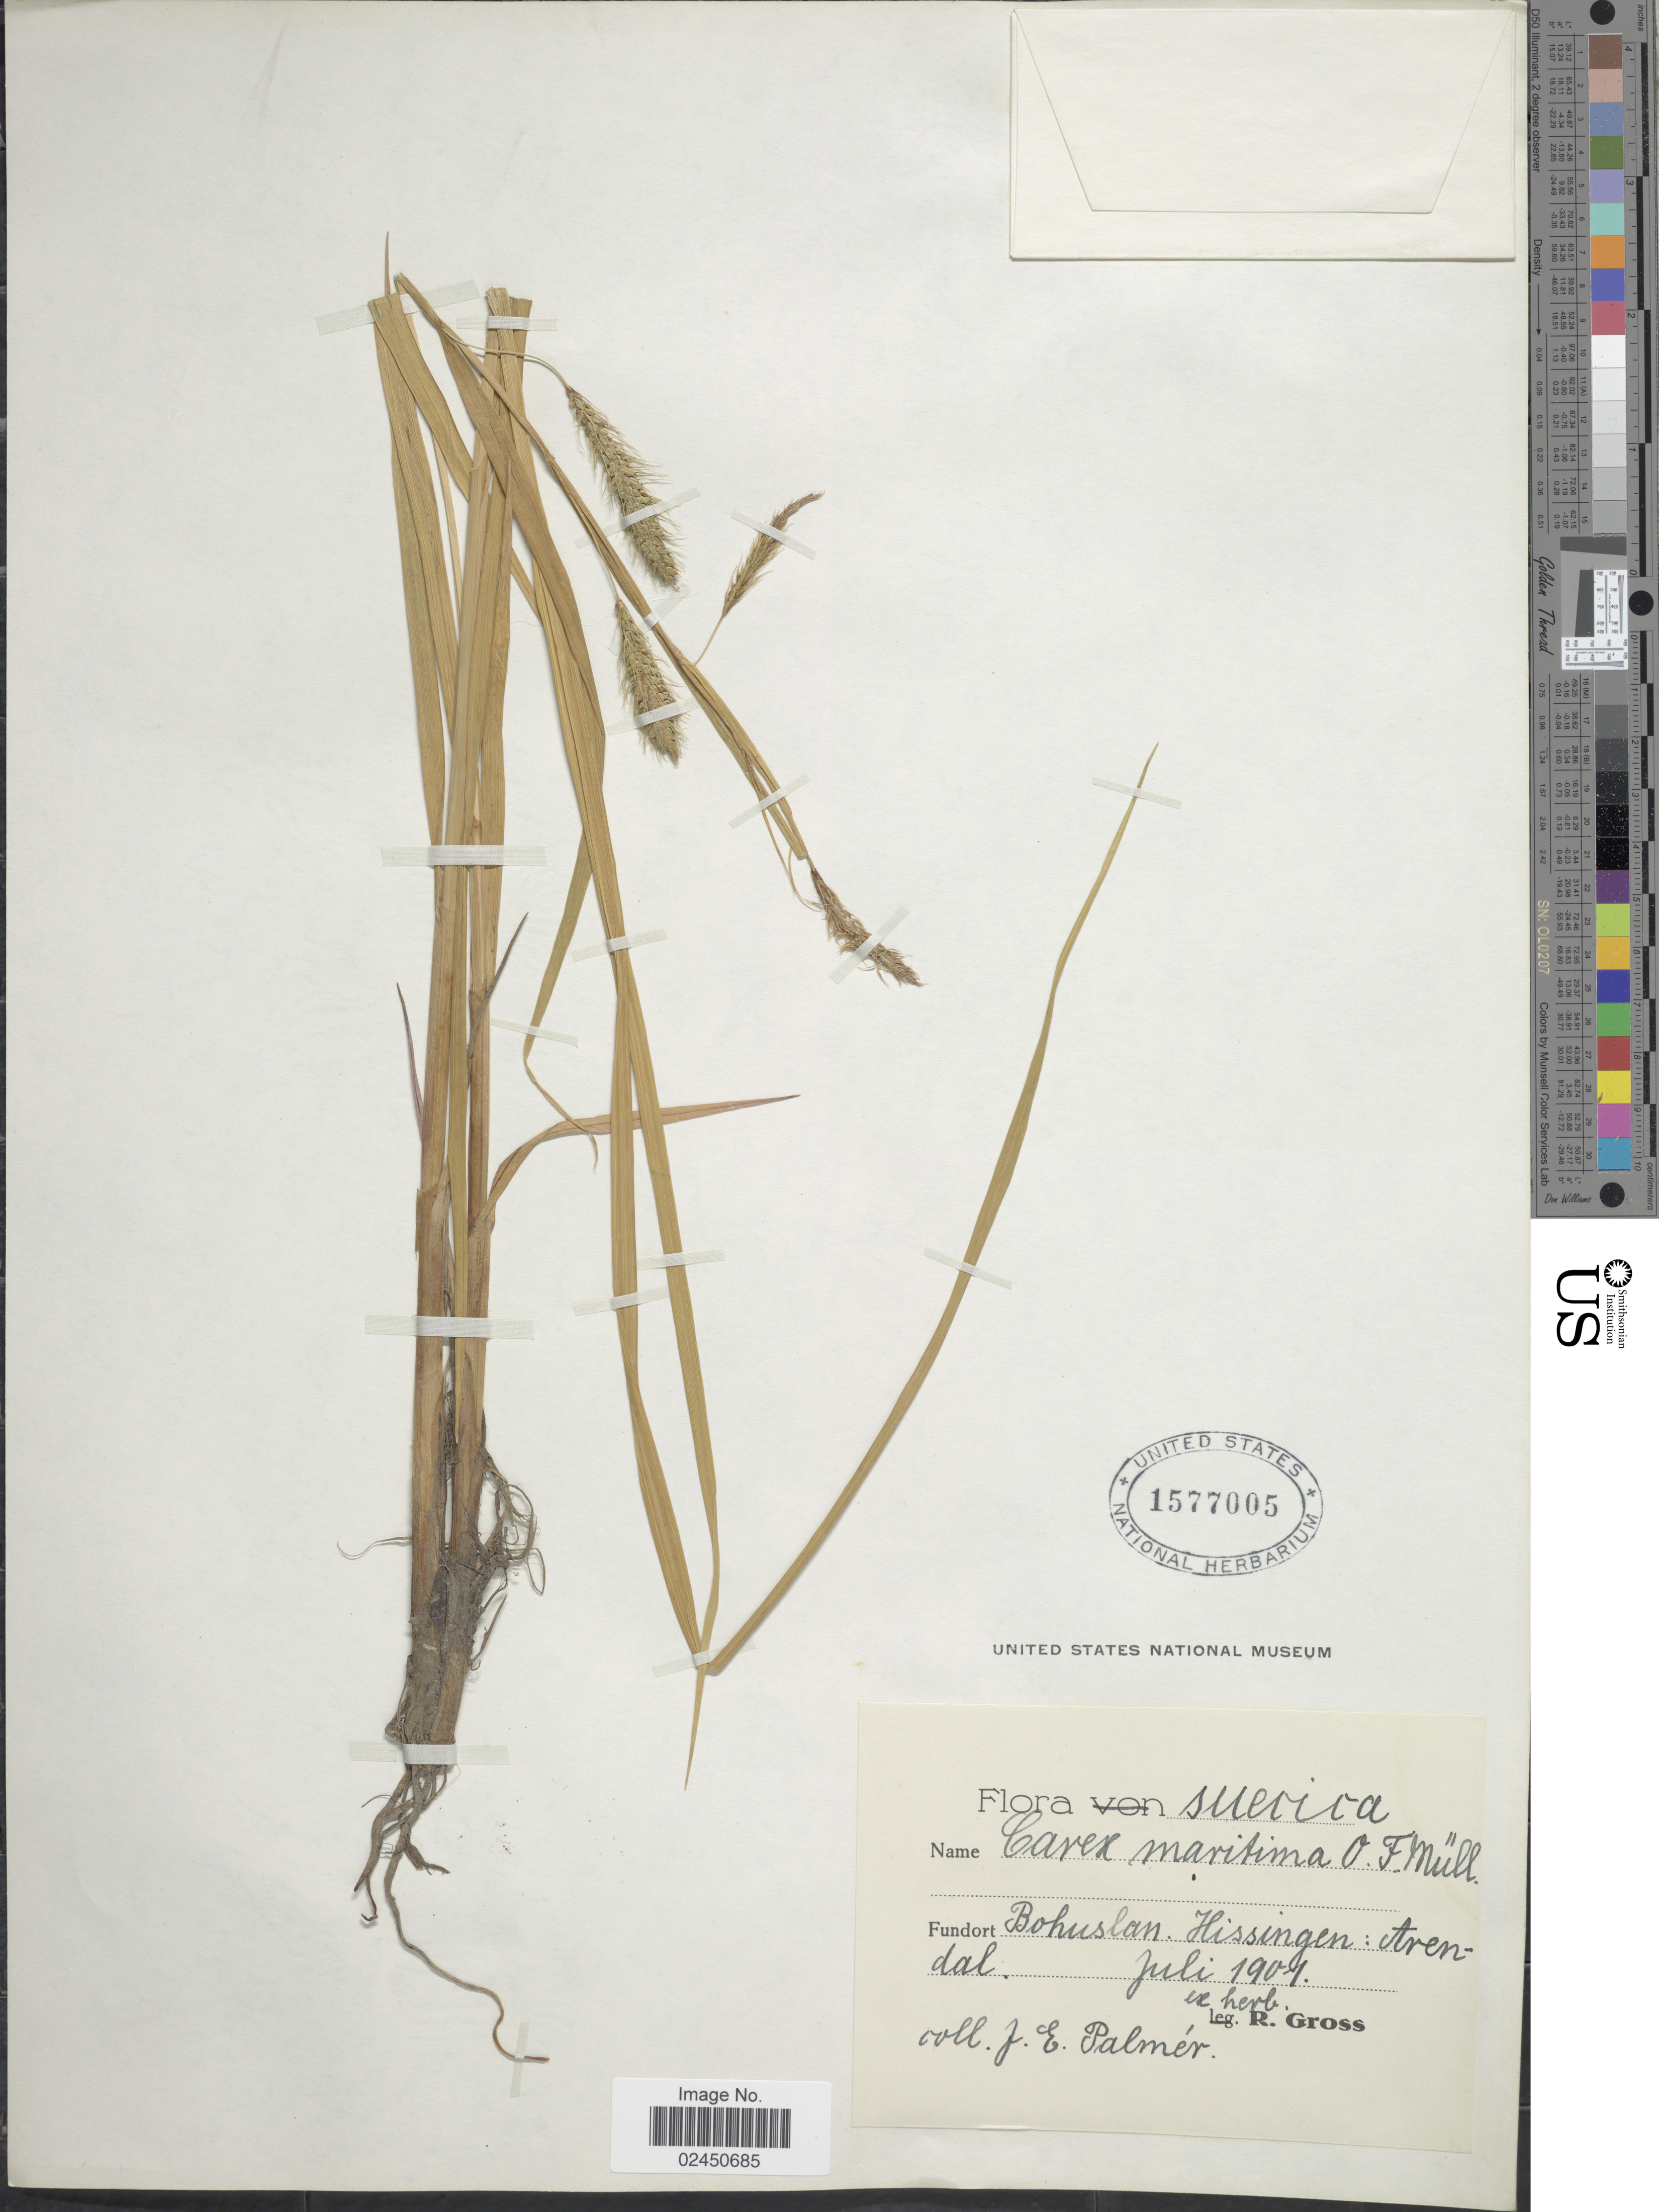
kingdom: Plantae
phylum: Tracheophyta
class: Liliopsida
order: Poales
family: Cyperaceae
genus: Carex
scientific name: Carex maritima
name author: Gunnerus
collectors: J. E. Palmér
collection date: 1901-07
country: Sweden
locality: Suecica, Bohuslan, Hissingen, Arendal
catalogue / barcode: US 1577005